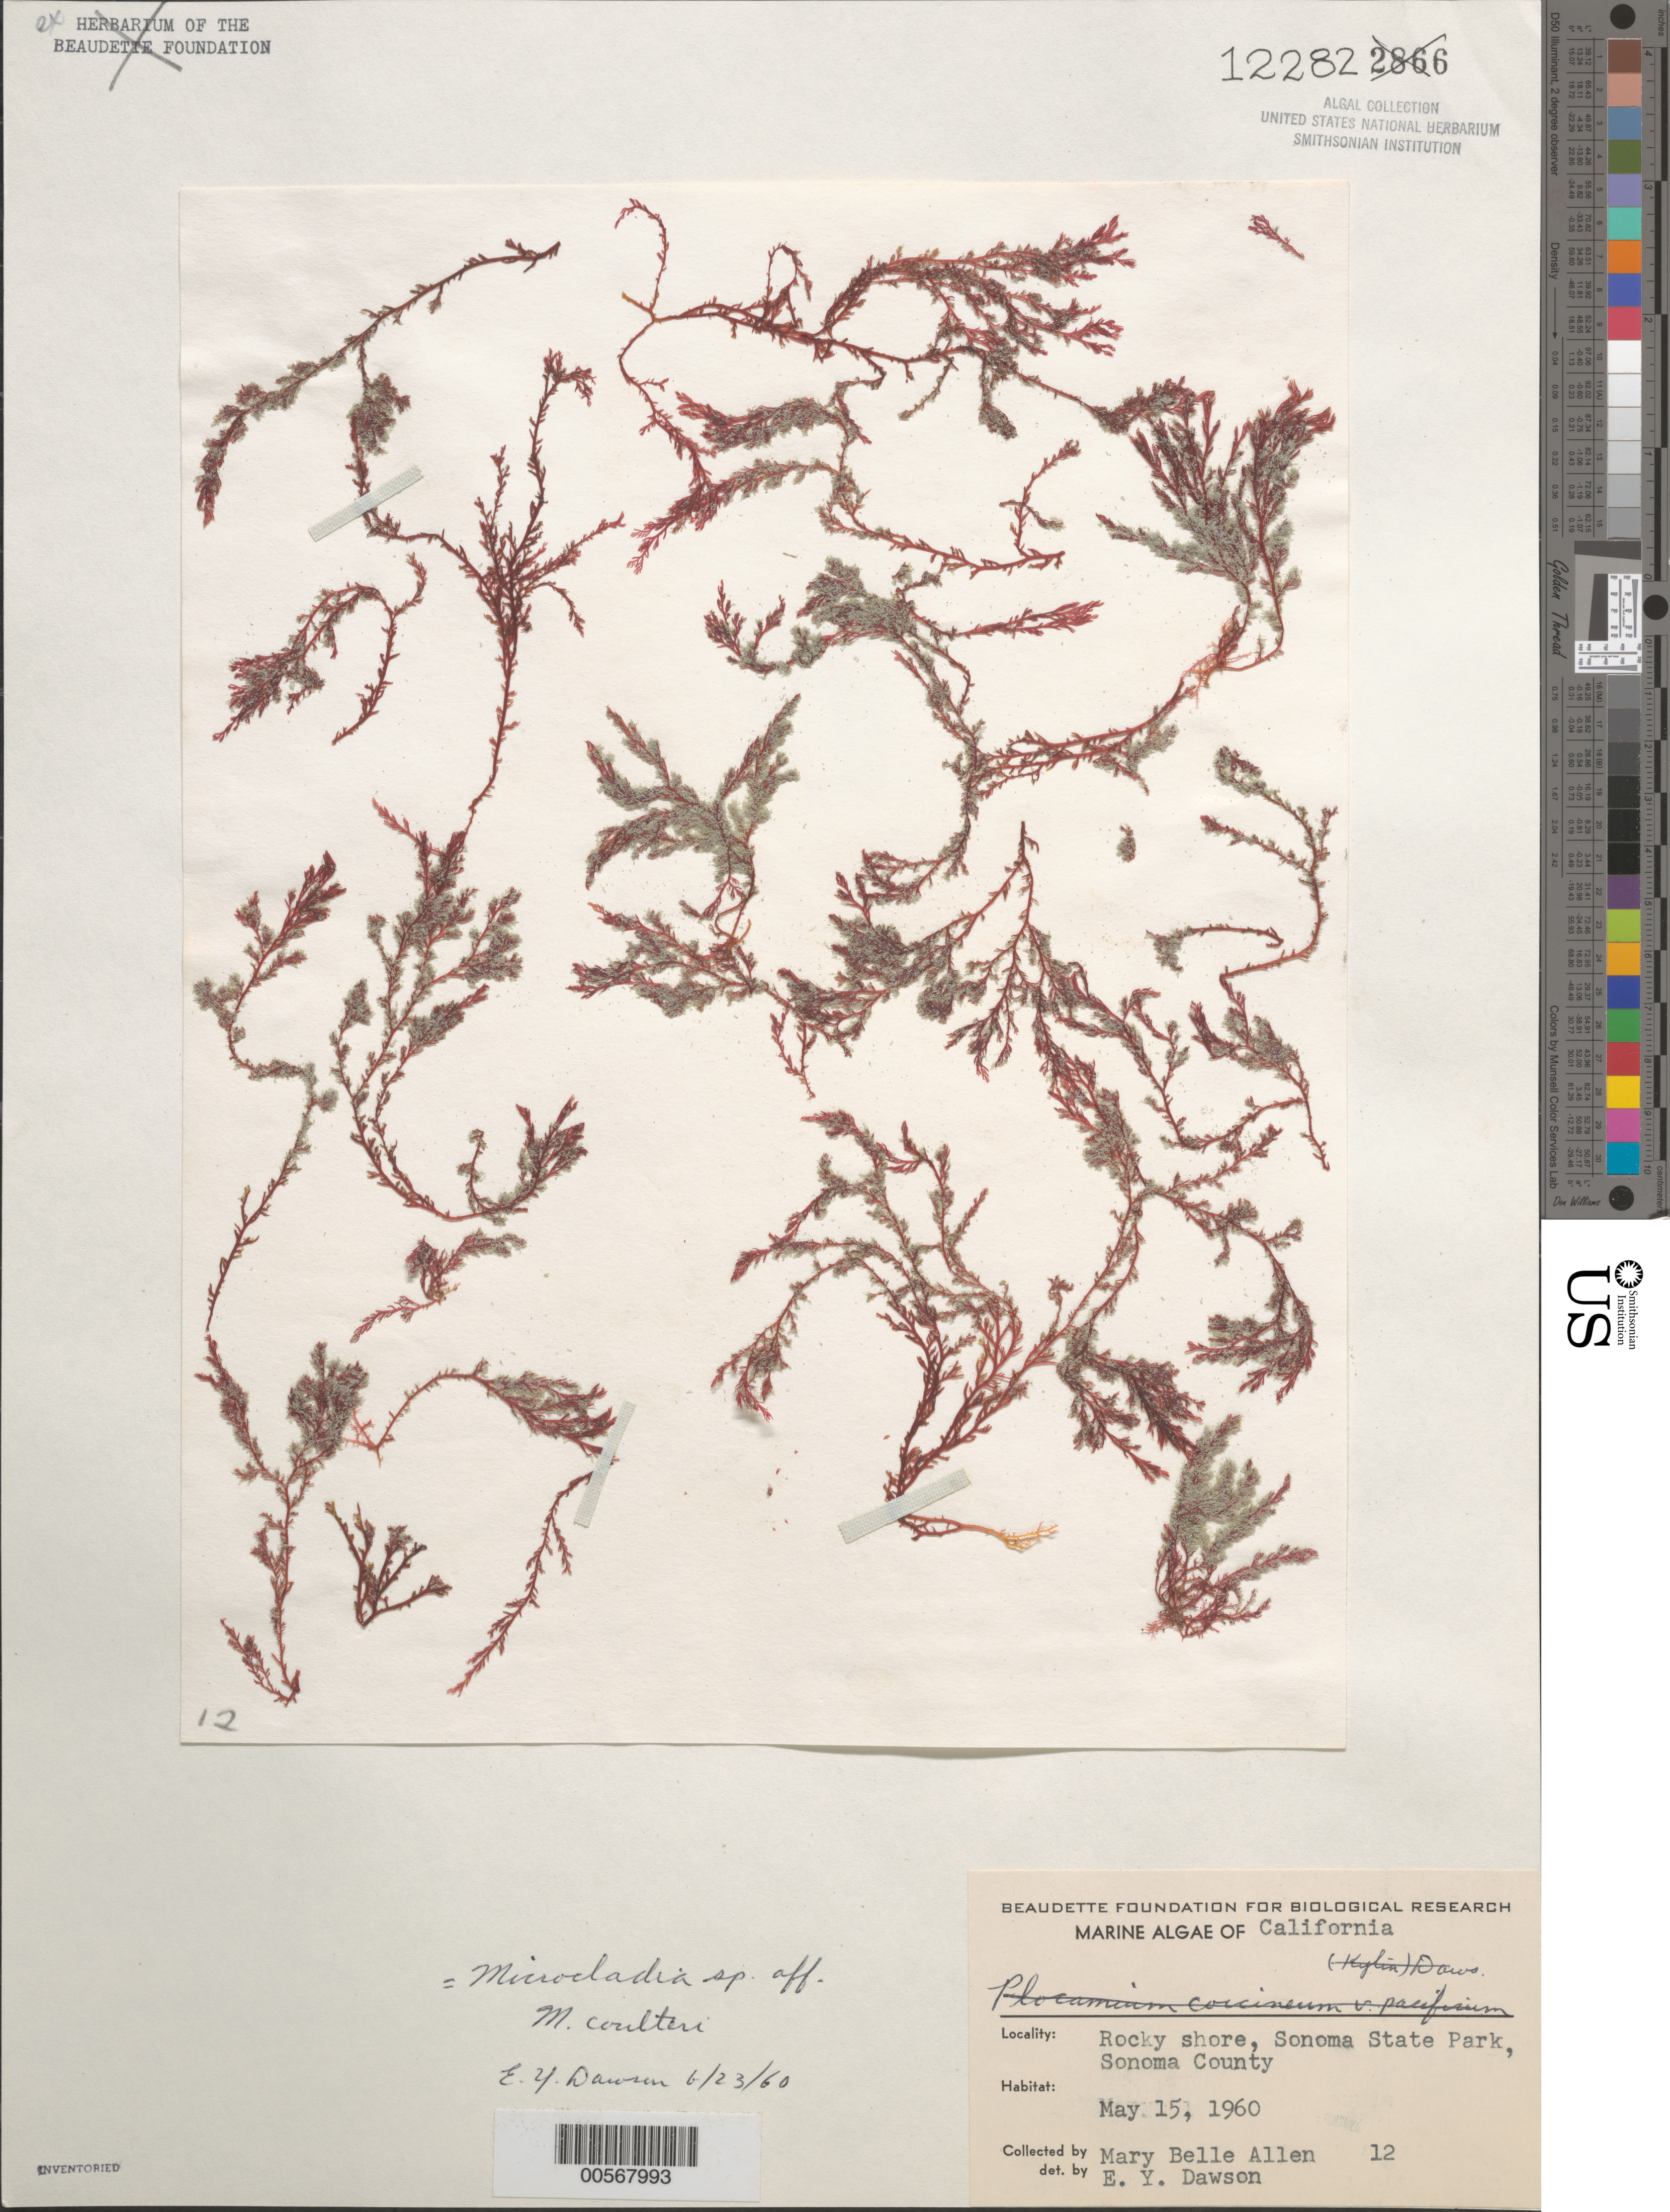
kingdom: Plantae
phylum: Rhodophyta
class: Florideophyceae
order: Ceramiales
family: Ceramiaceae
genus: Microcladia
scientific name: Microcladia coulteri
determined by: Dawson, E. Y.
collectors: M. B. Allen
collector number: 12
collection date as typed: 15 May 1960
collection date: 1960-05-15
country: United States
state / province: California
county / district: Sonoma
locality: Sonoma State Park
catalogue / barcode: US 12282